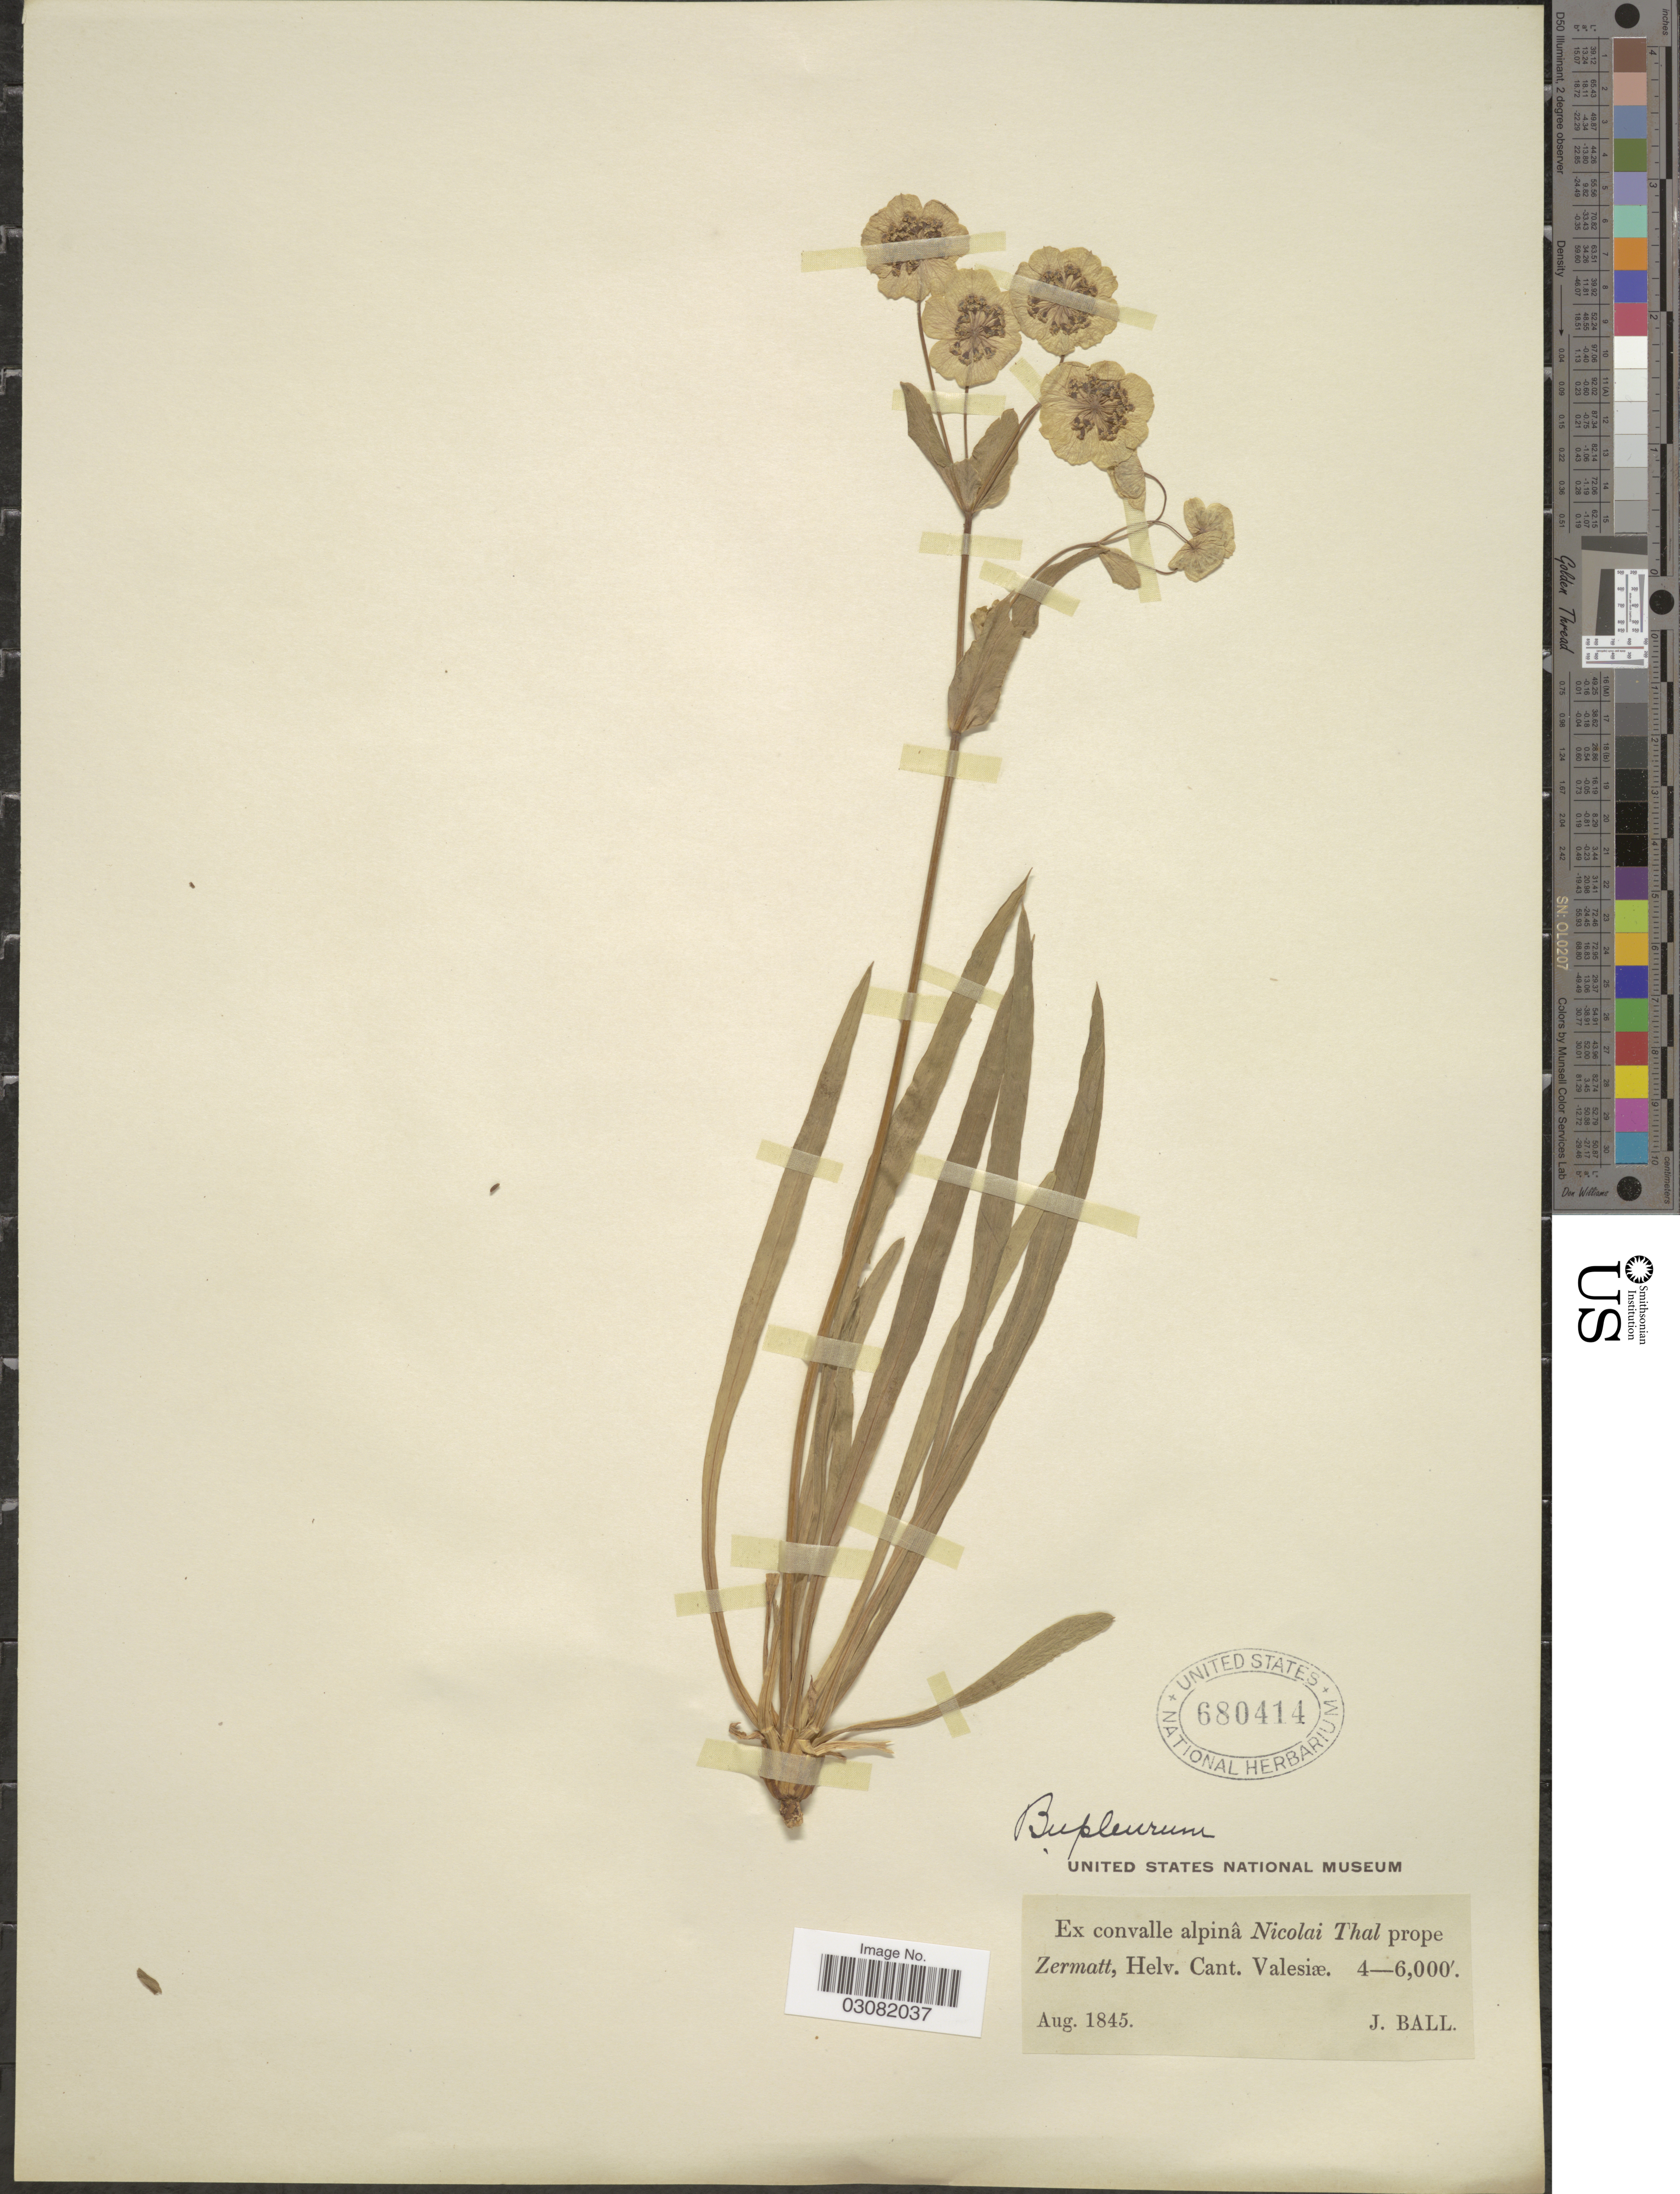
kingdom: Plantae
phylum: Tracheophyta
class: Magnoliopsida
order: Apiales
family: Apiaceae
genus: Bupleurum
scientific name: Bupleurum sp.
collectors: J. Ball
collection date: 1845-08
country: Switzerland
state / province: Valais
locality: Ex convalle alpinâ Nicolai Thal prope Zermatt, Helv. Cant. Valesiæ.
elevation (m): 1219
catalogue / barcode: US 680414